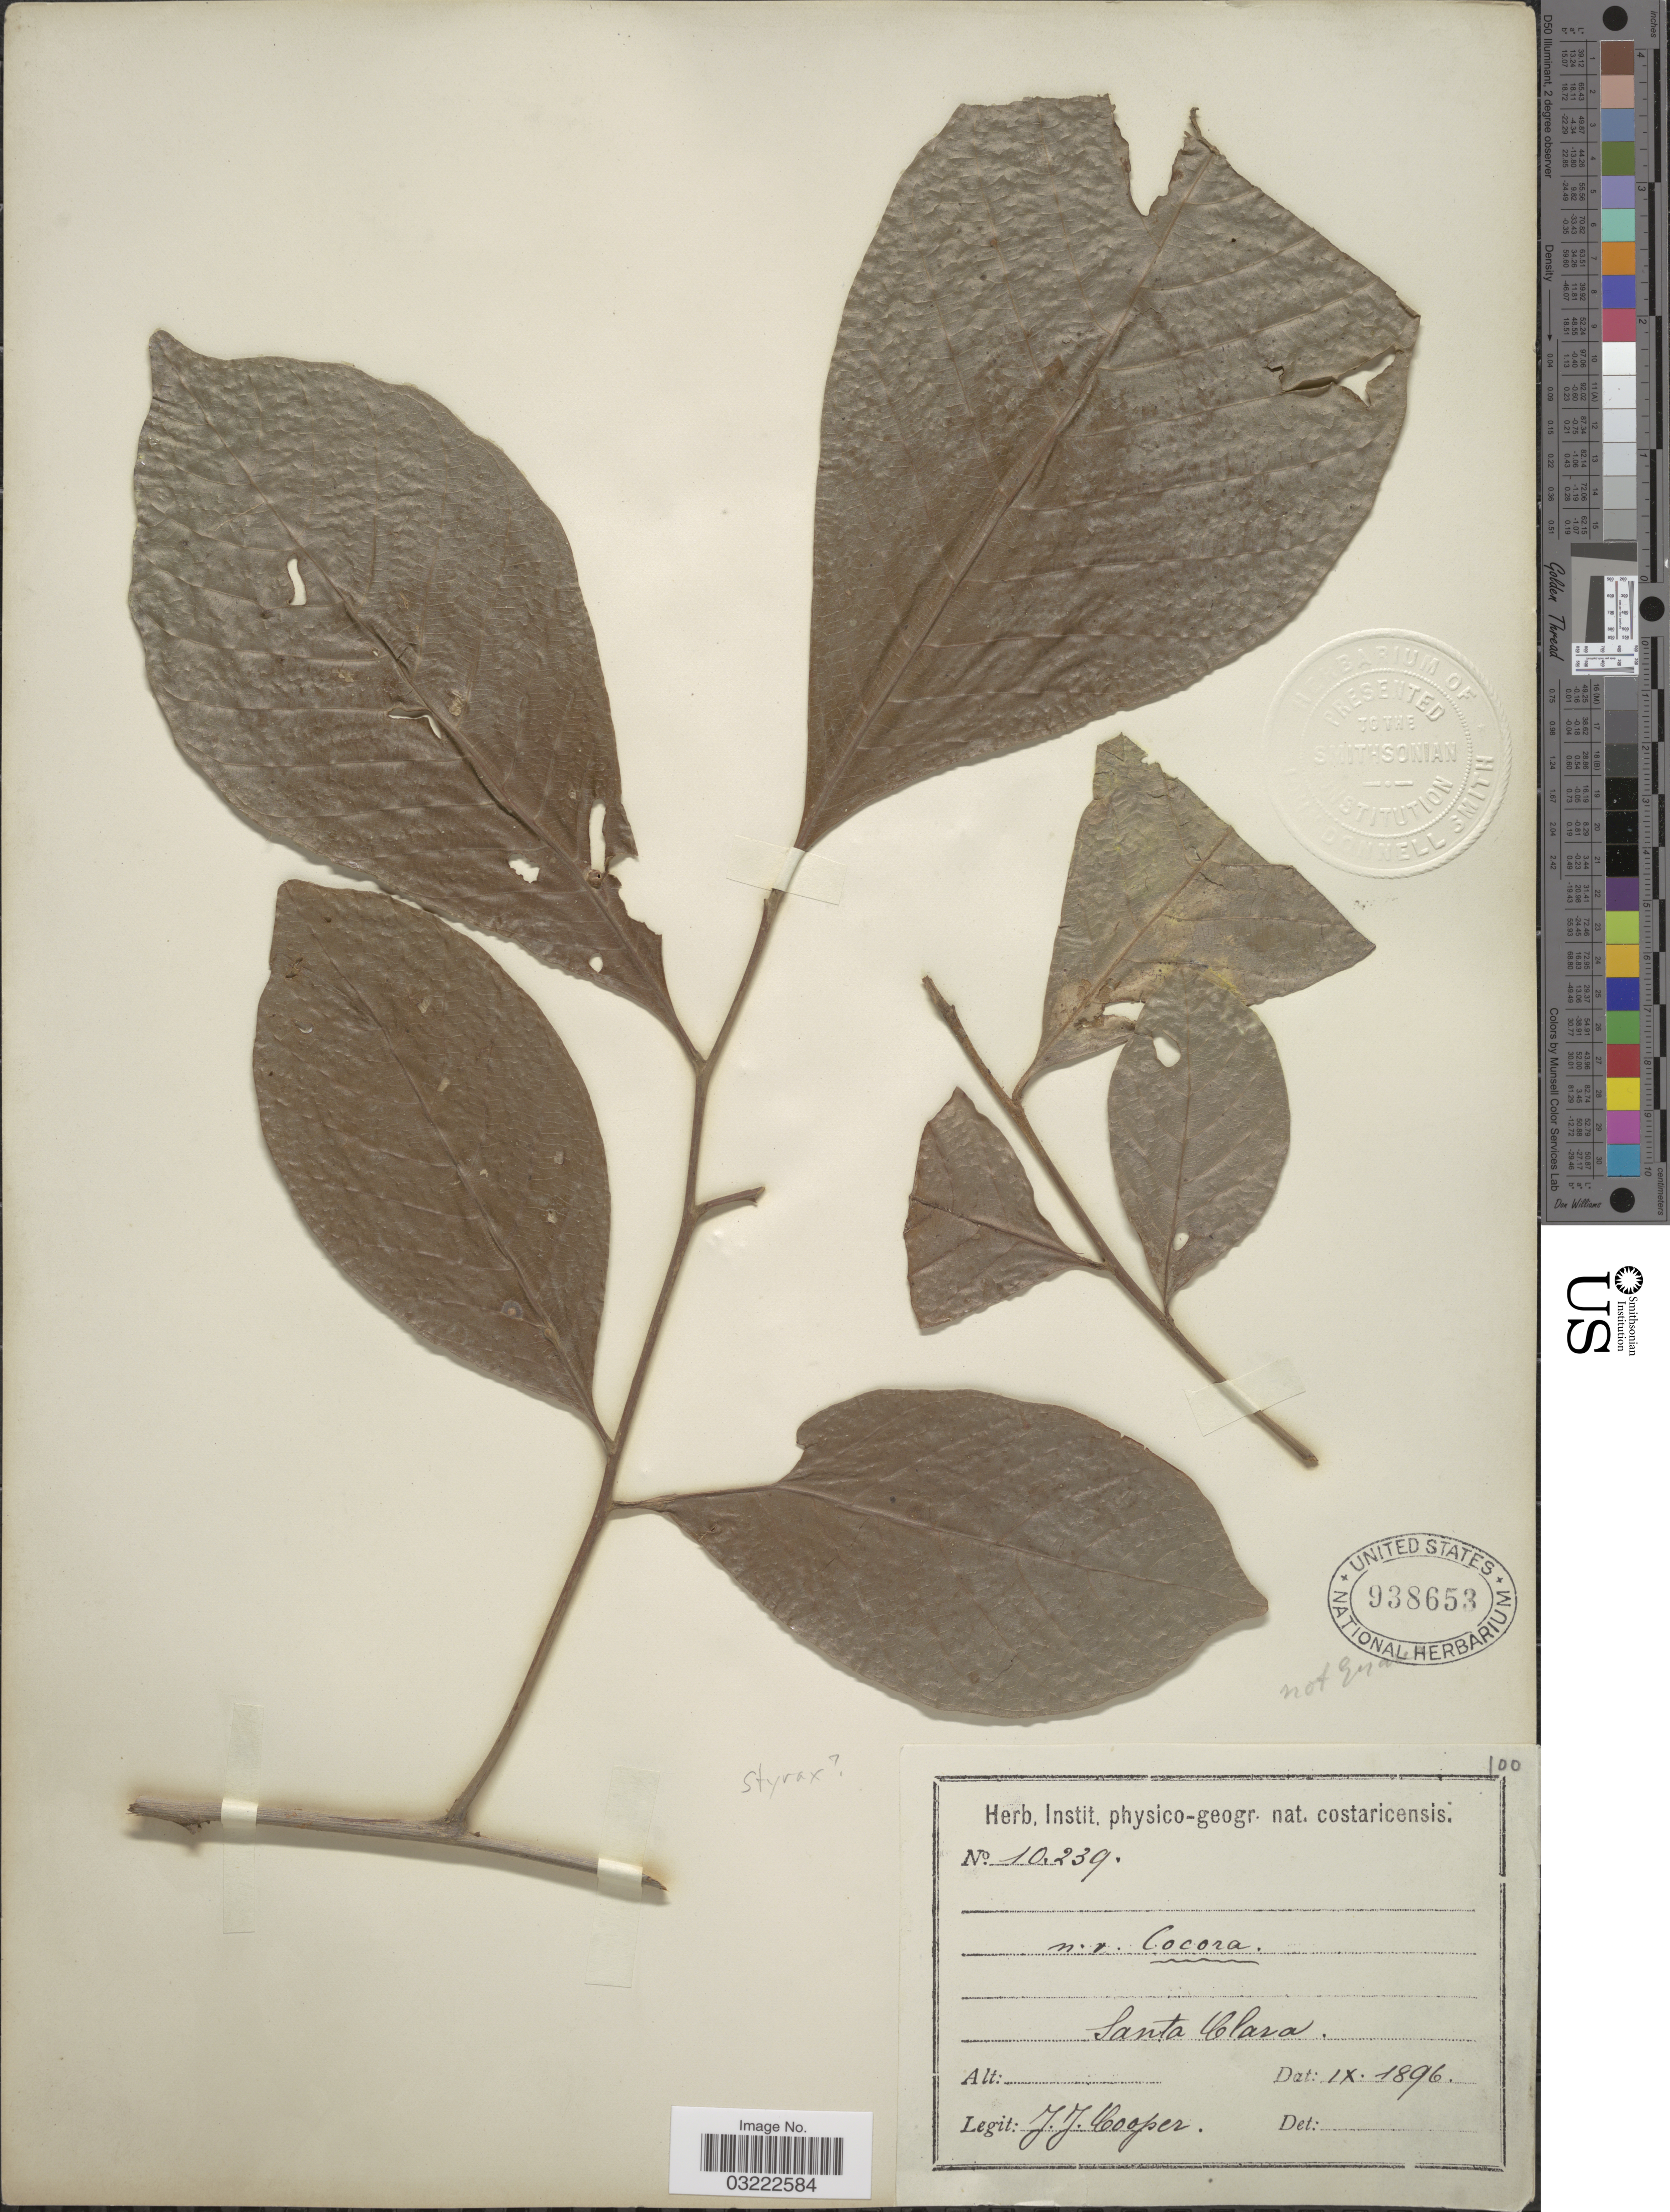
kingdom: Plantae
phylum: Tracheophyta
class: Magnoliopsida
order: Sapindales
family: Sapindaceae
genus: Cupania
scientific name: Cupania sp.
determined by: Londoño-Echeverri, Y.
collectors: J. J. Cooper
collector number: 10239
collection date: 1896-09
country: Costa Rica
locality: Santa Clara.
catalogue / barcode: US 938653